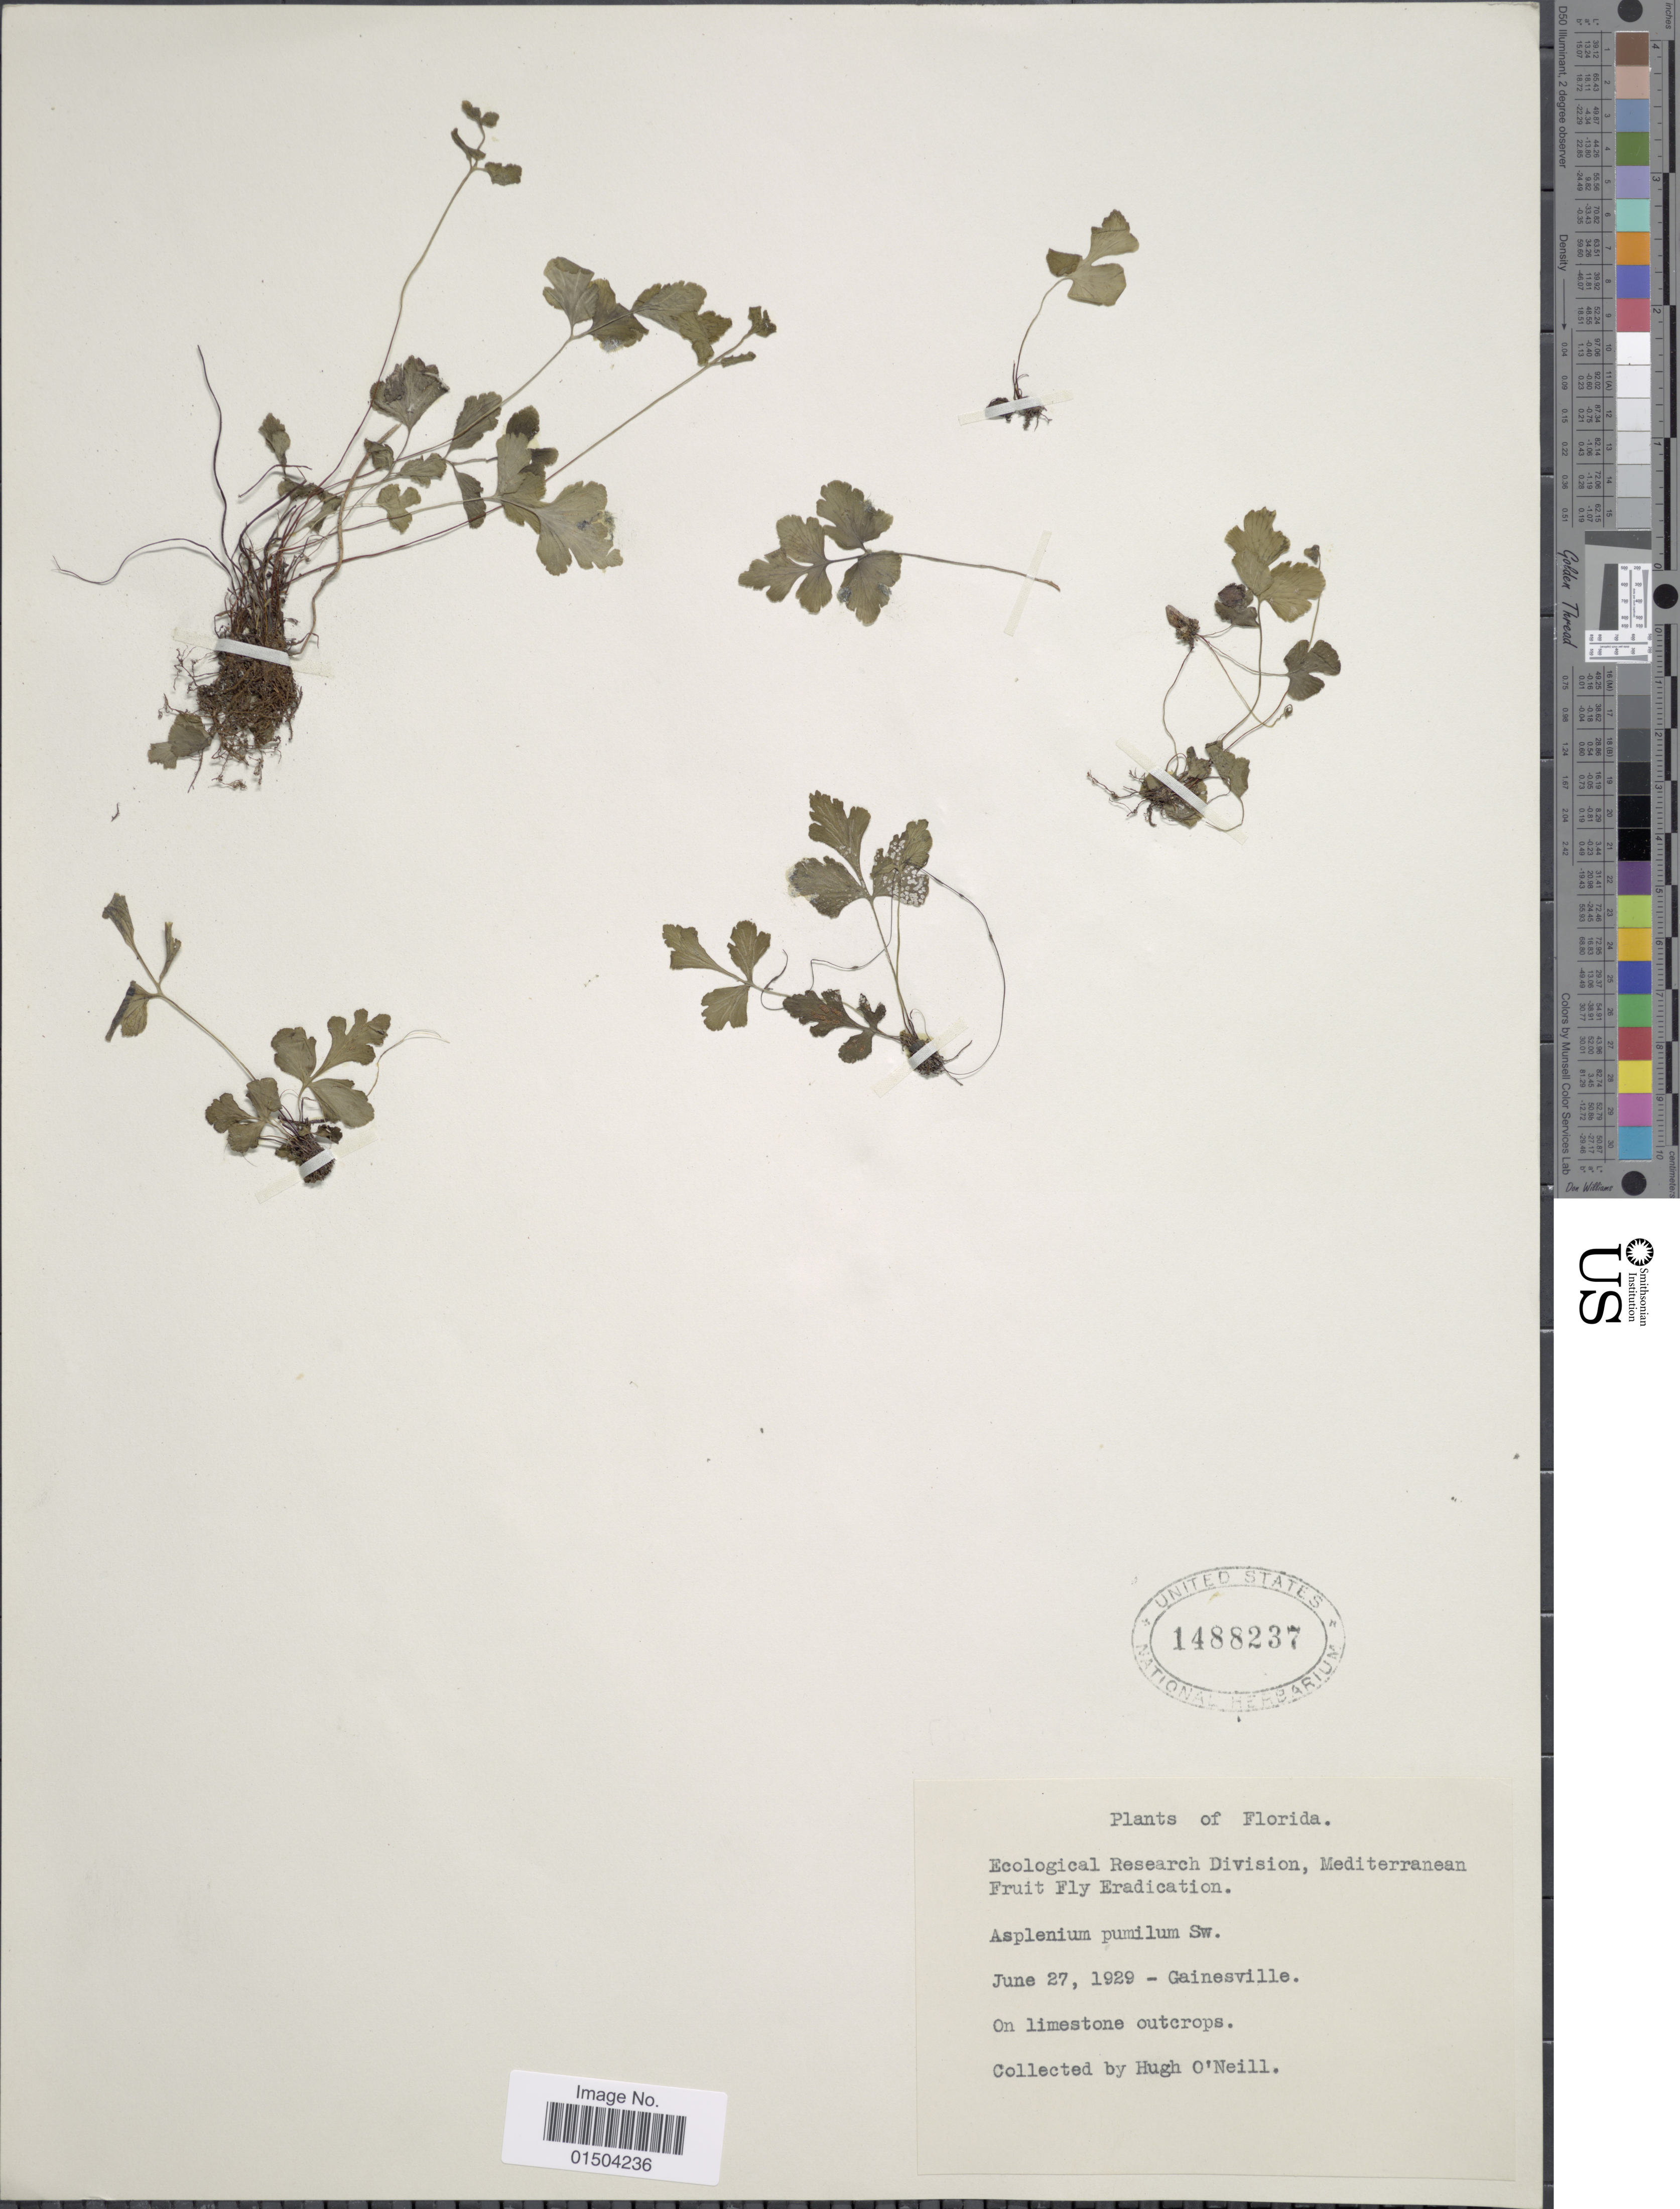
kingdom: Plantae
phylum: Tracheophyta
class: Polypodiopsida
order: Polypodiales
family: Aspleniaceae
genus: Asplenium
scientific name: Asplenium pumilum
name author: Sw.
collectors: H. O'Neill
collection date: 1929-06-27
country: United States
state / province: Florida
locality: Gainesville.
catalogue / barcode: US 1488237